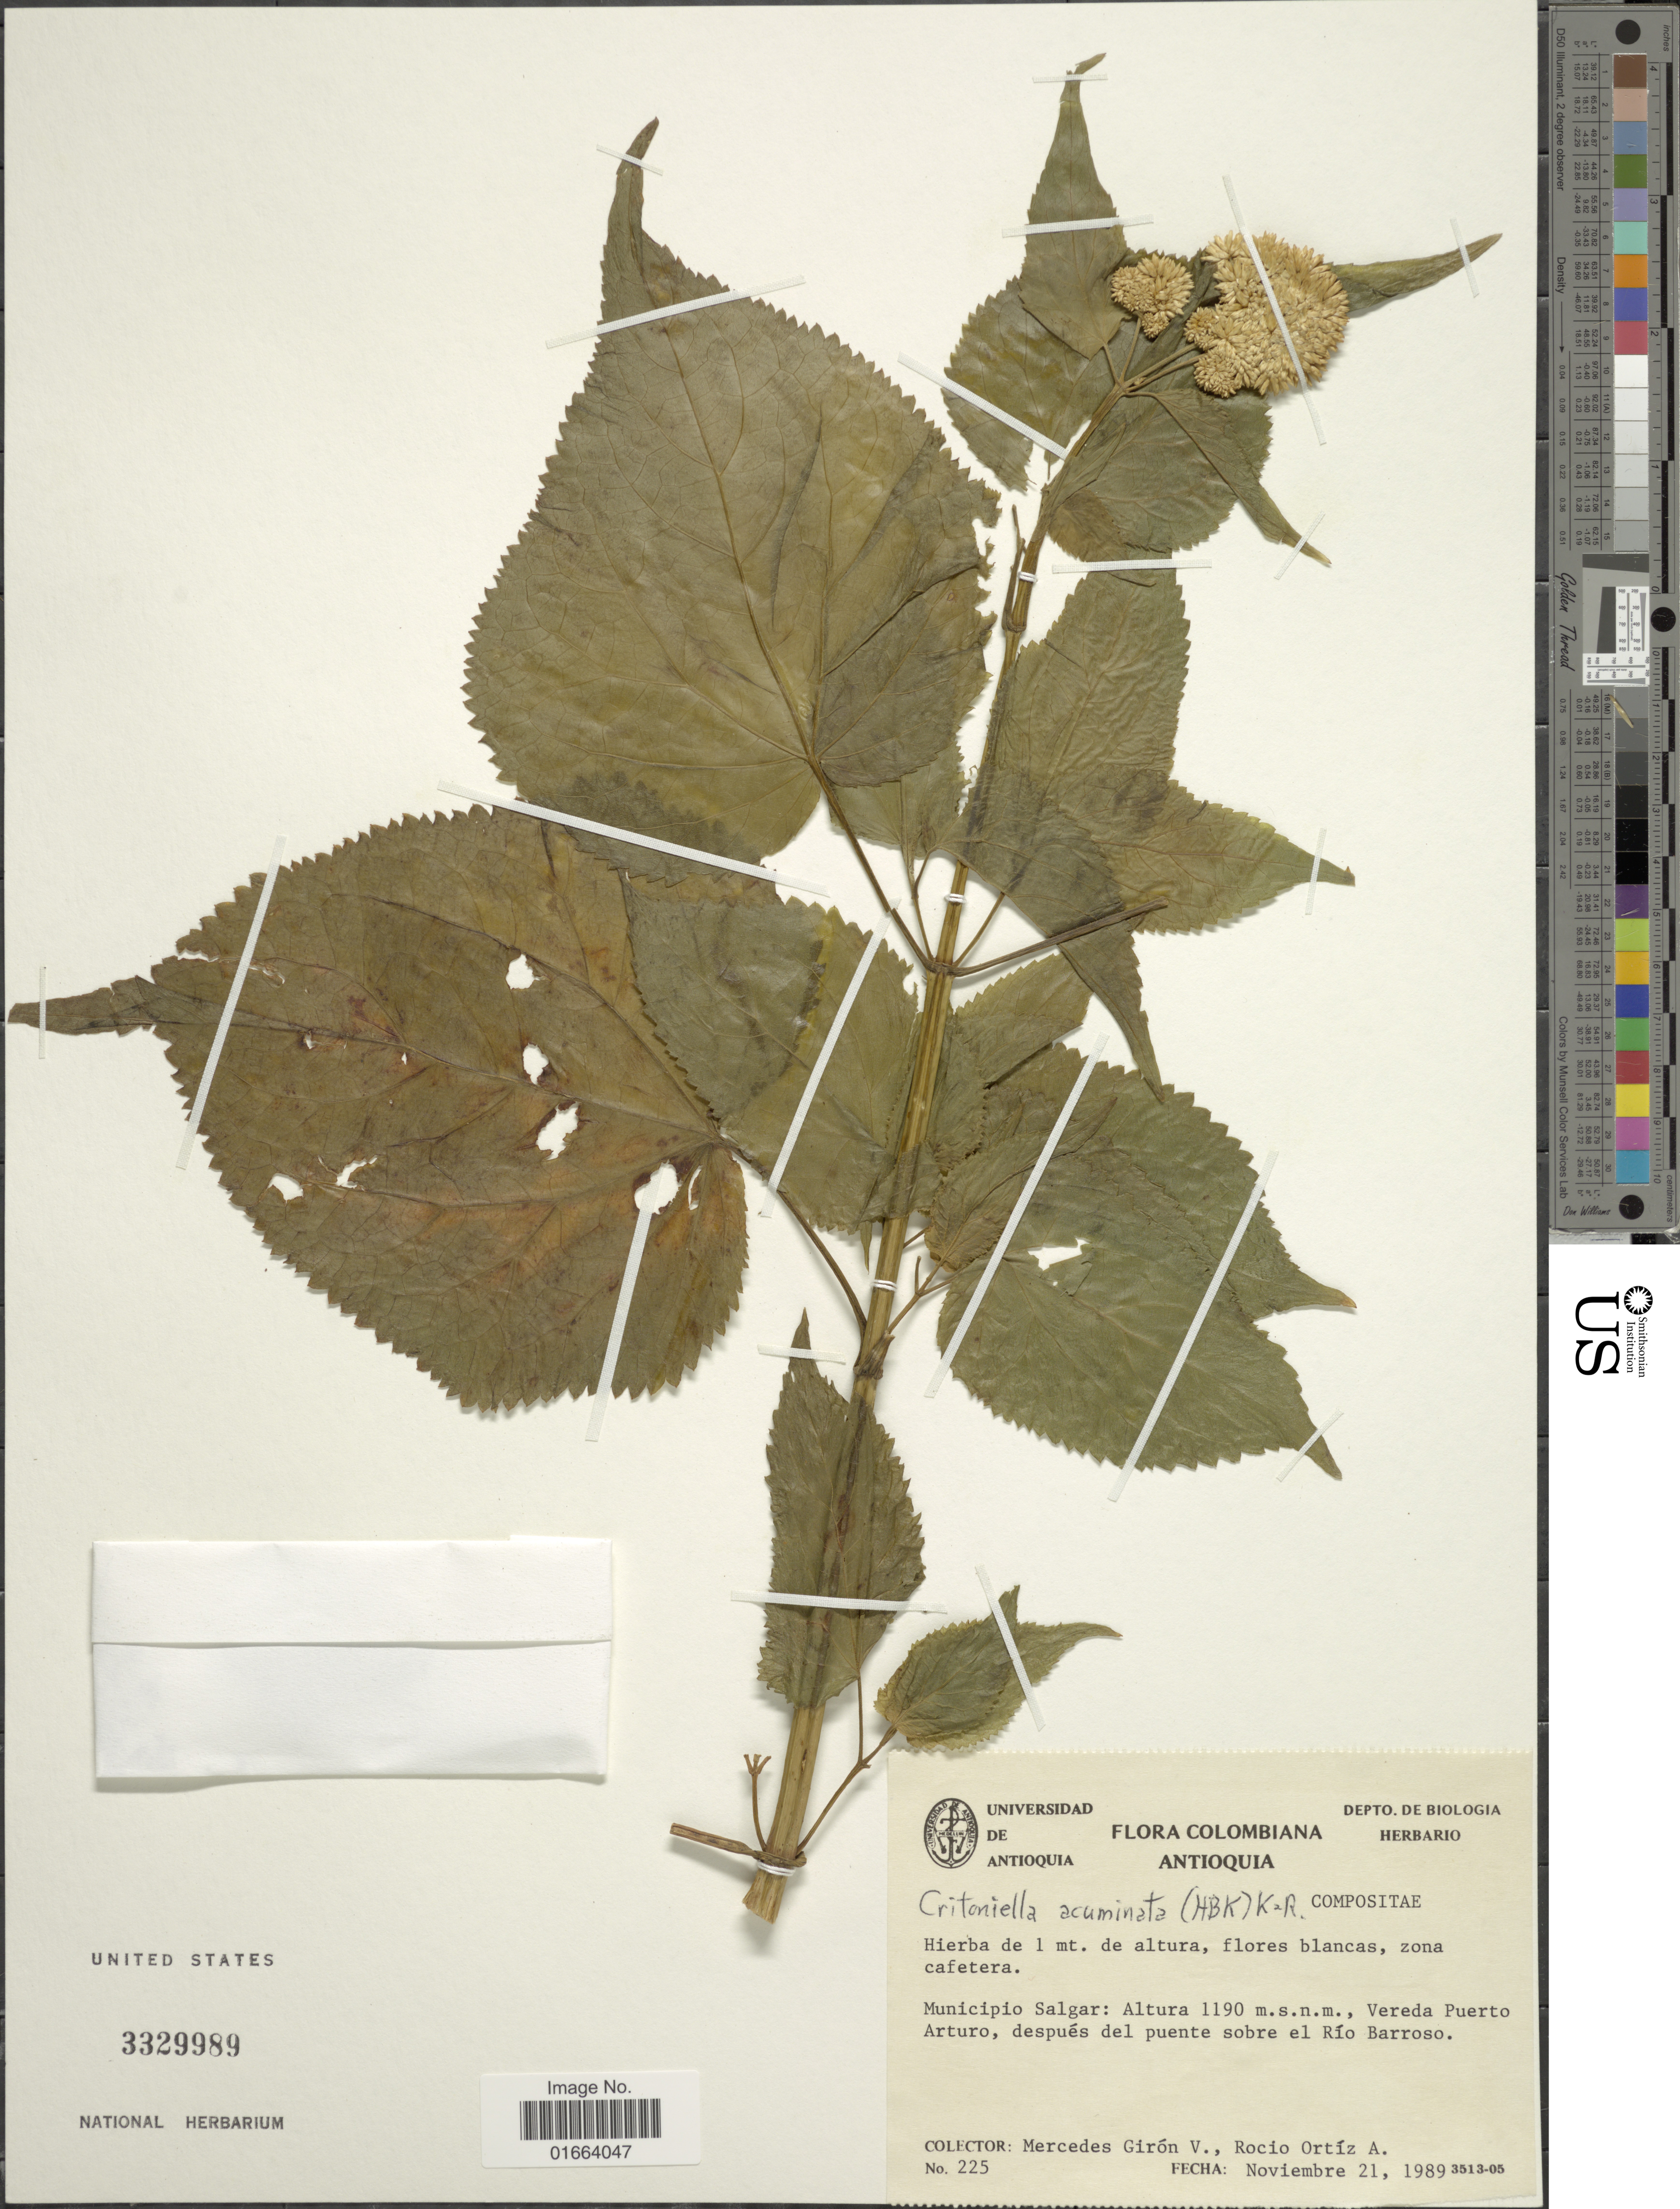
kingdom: Plantae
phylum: Tracheophyta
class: Magnoliopsida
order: Asterales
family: Asteraceae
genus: Critoniella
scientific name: Critoniella acuminata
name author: (Kunth) R.M. King & H. Rob.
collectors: M. Girón V. & R. Ortíz A.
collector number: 225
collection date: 1989-11-21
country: Colombia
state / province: Antioquia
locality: Municipio Salgar: Vereda Puerto Arturo, después del puente sobre el Río Barroso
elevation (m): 1190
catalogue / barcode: US 3329989